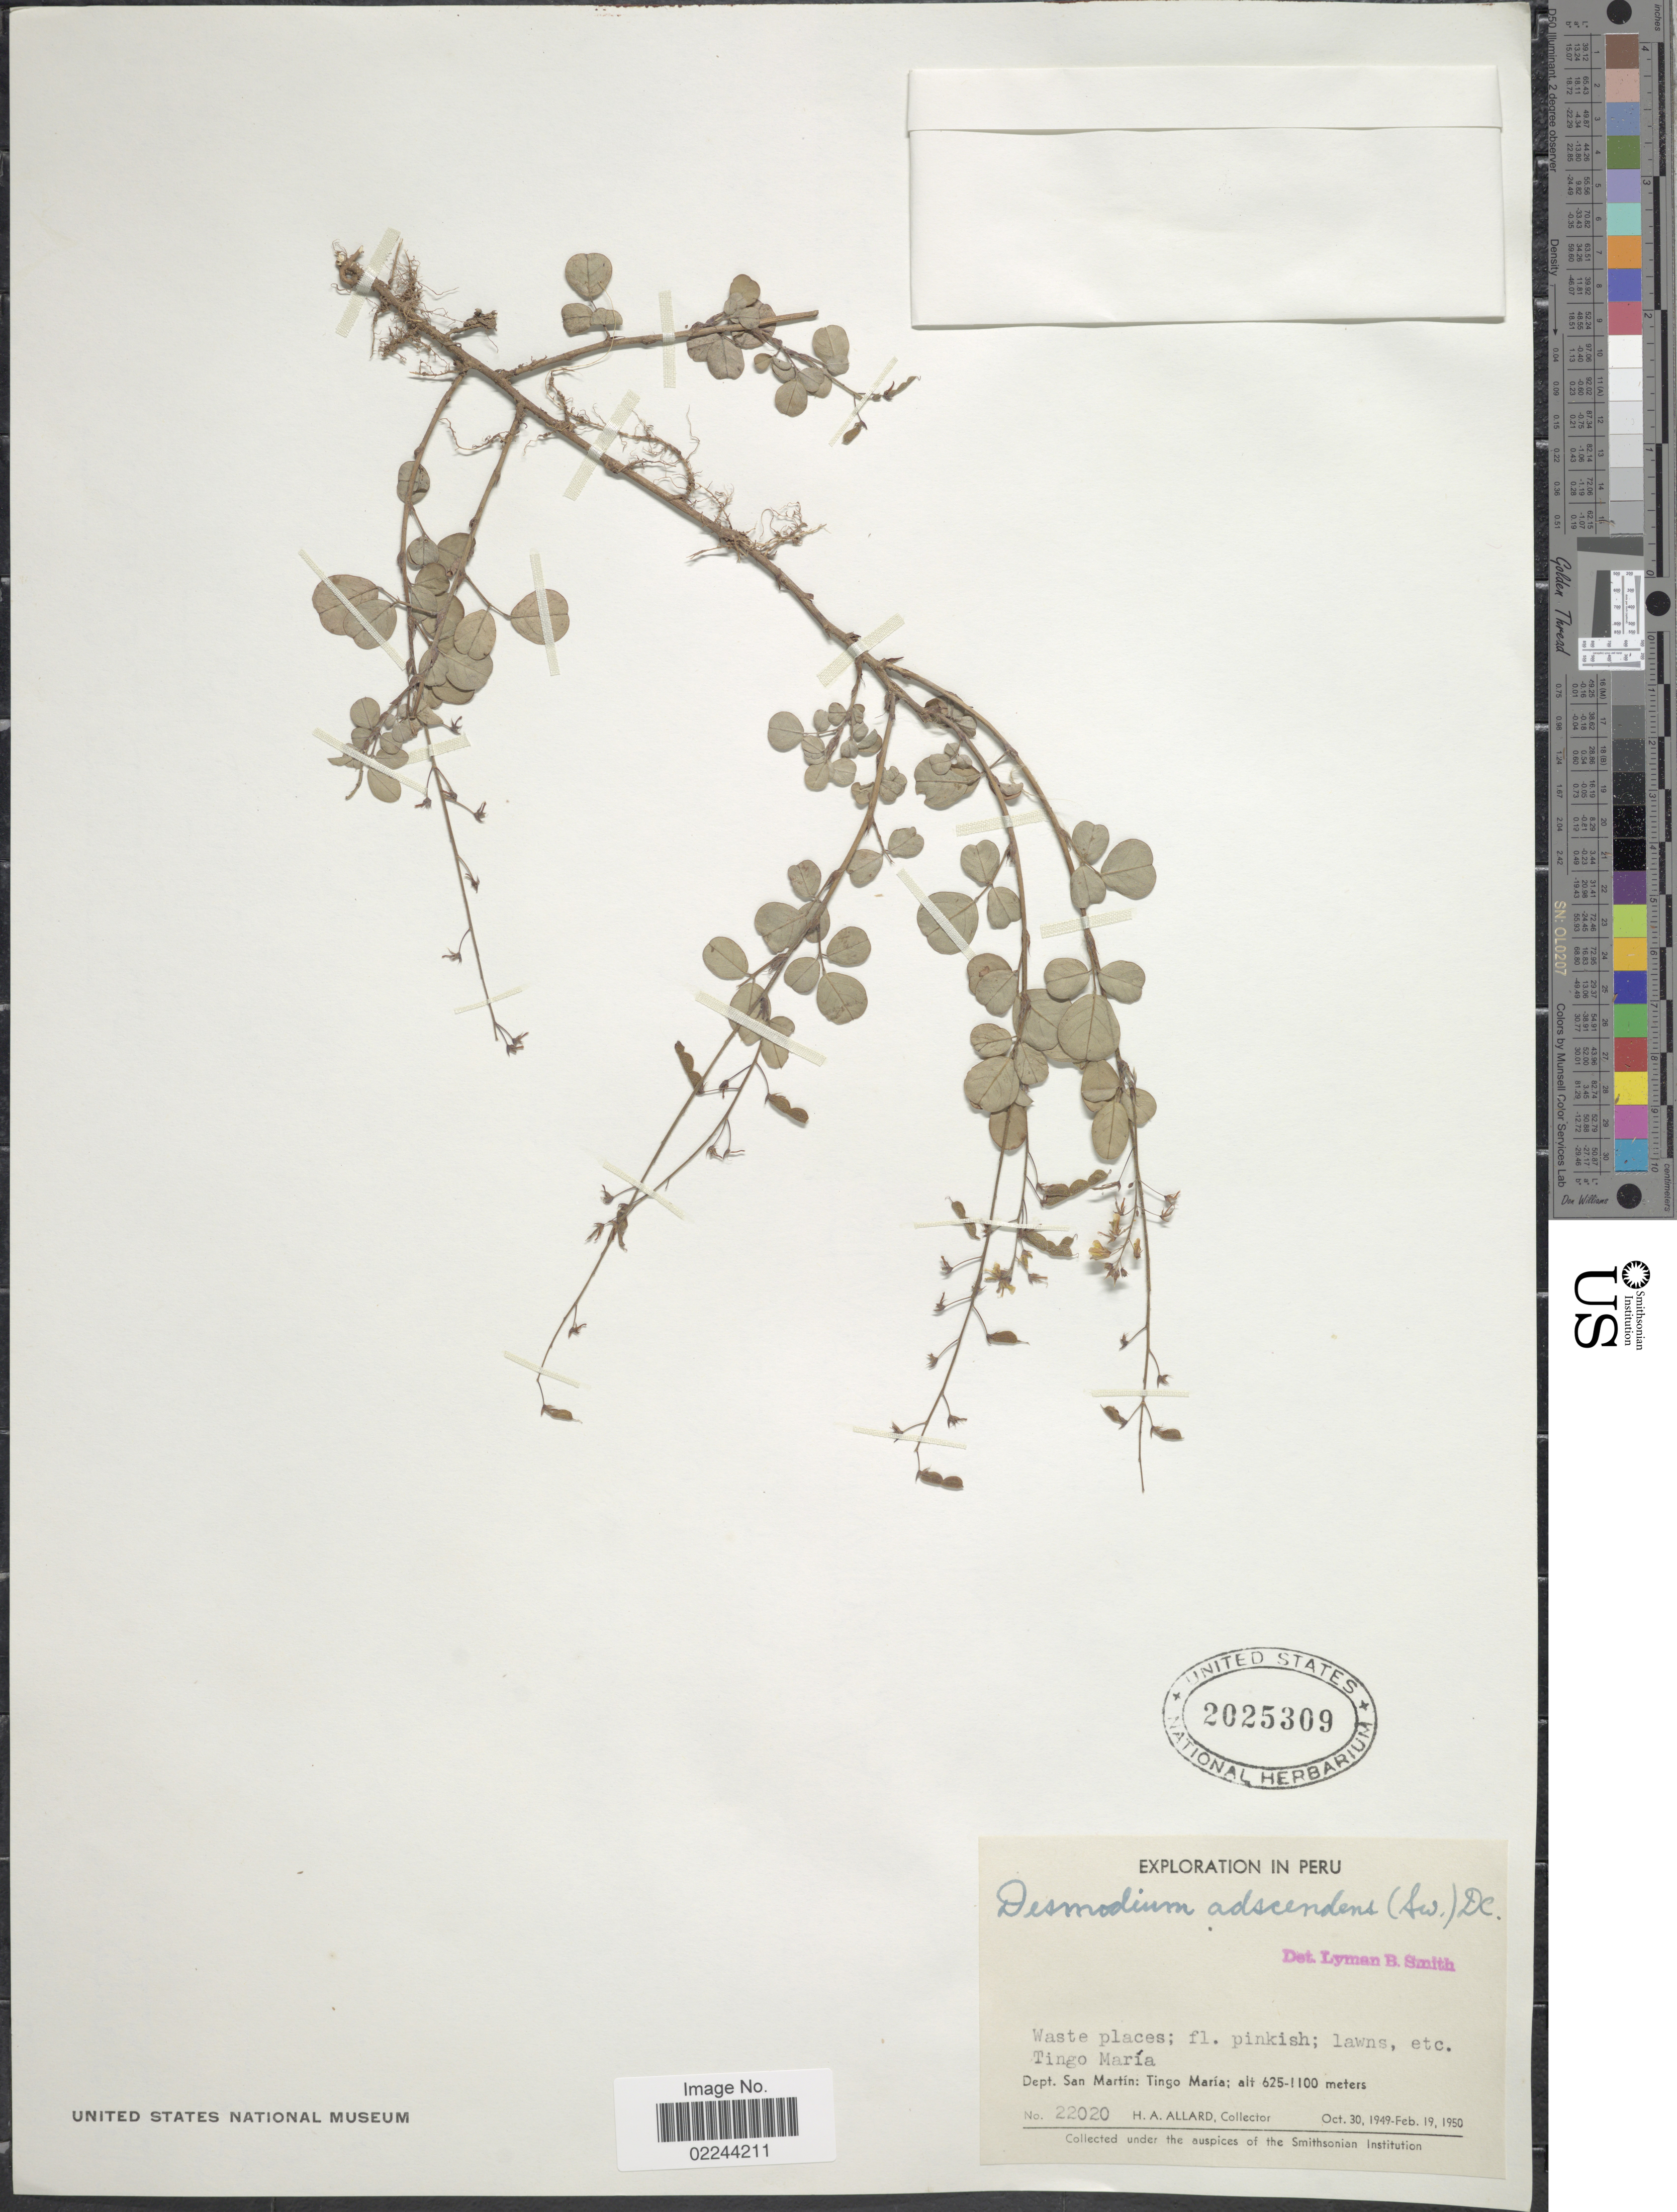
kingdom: Plantae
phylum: Tracheophyta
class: Magnoliopsida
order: Fabales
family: Fabaceae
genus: Grona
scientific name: Grona adscendens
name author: (Sw.) H. Ohashi & K. Ohashi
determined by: Strong, Mark T., (BOT), Smithsonian Institution - National Museum of Natural History (UNITED STATES)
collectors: H. A. Allard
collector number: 22020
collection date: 1949-10-30/1950-02-19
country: Peru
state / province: San Martín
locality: Waste places; Tingo María, Dept. San Martín: Tingo María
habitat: waste places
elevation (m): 625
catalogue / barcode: US 2025309